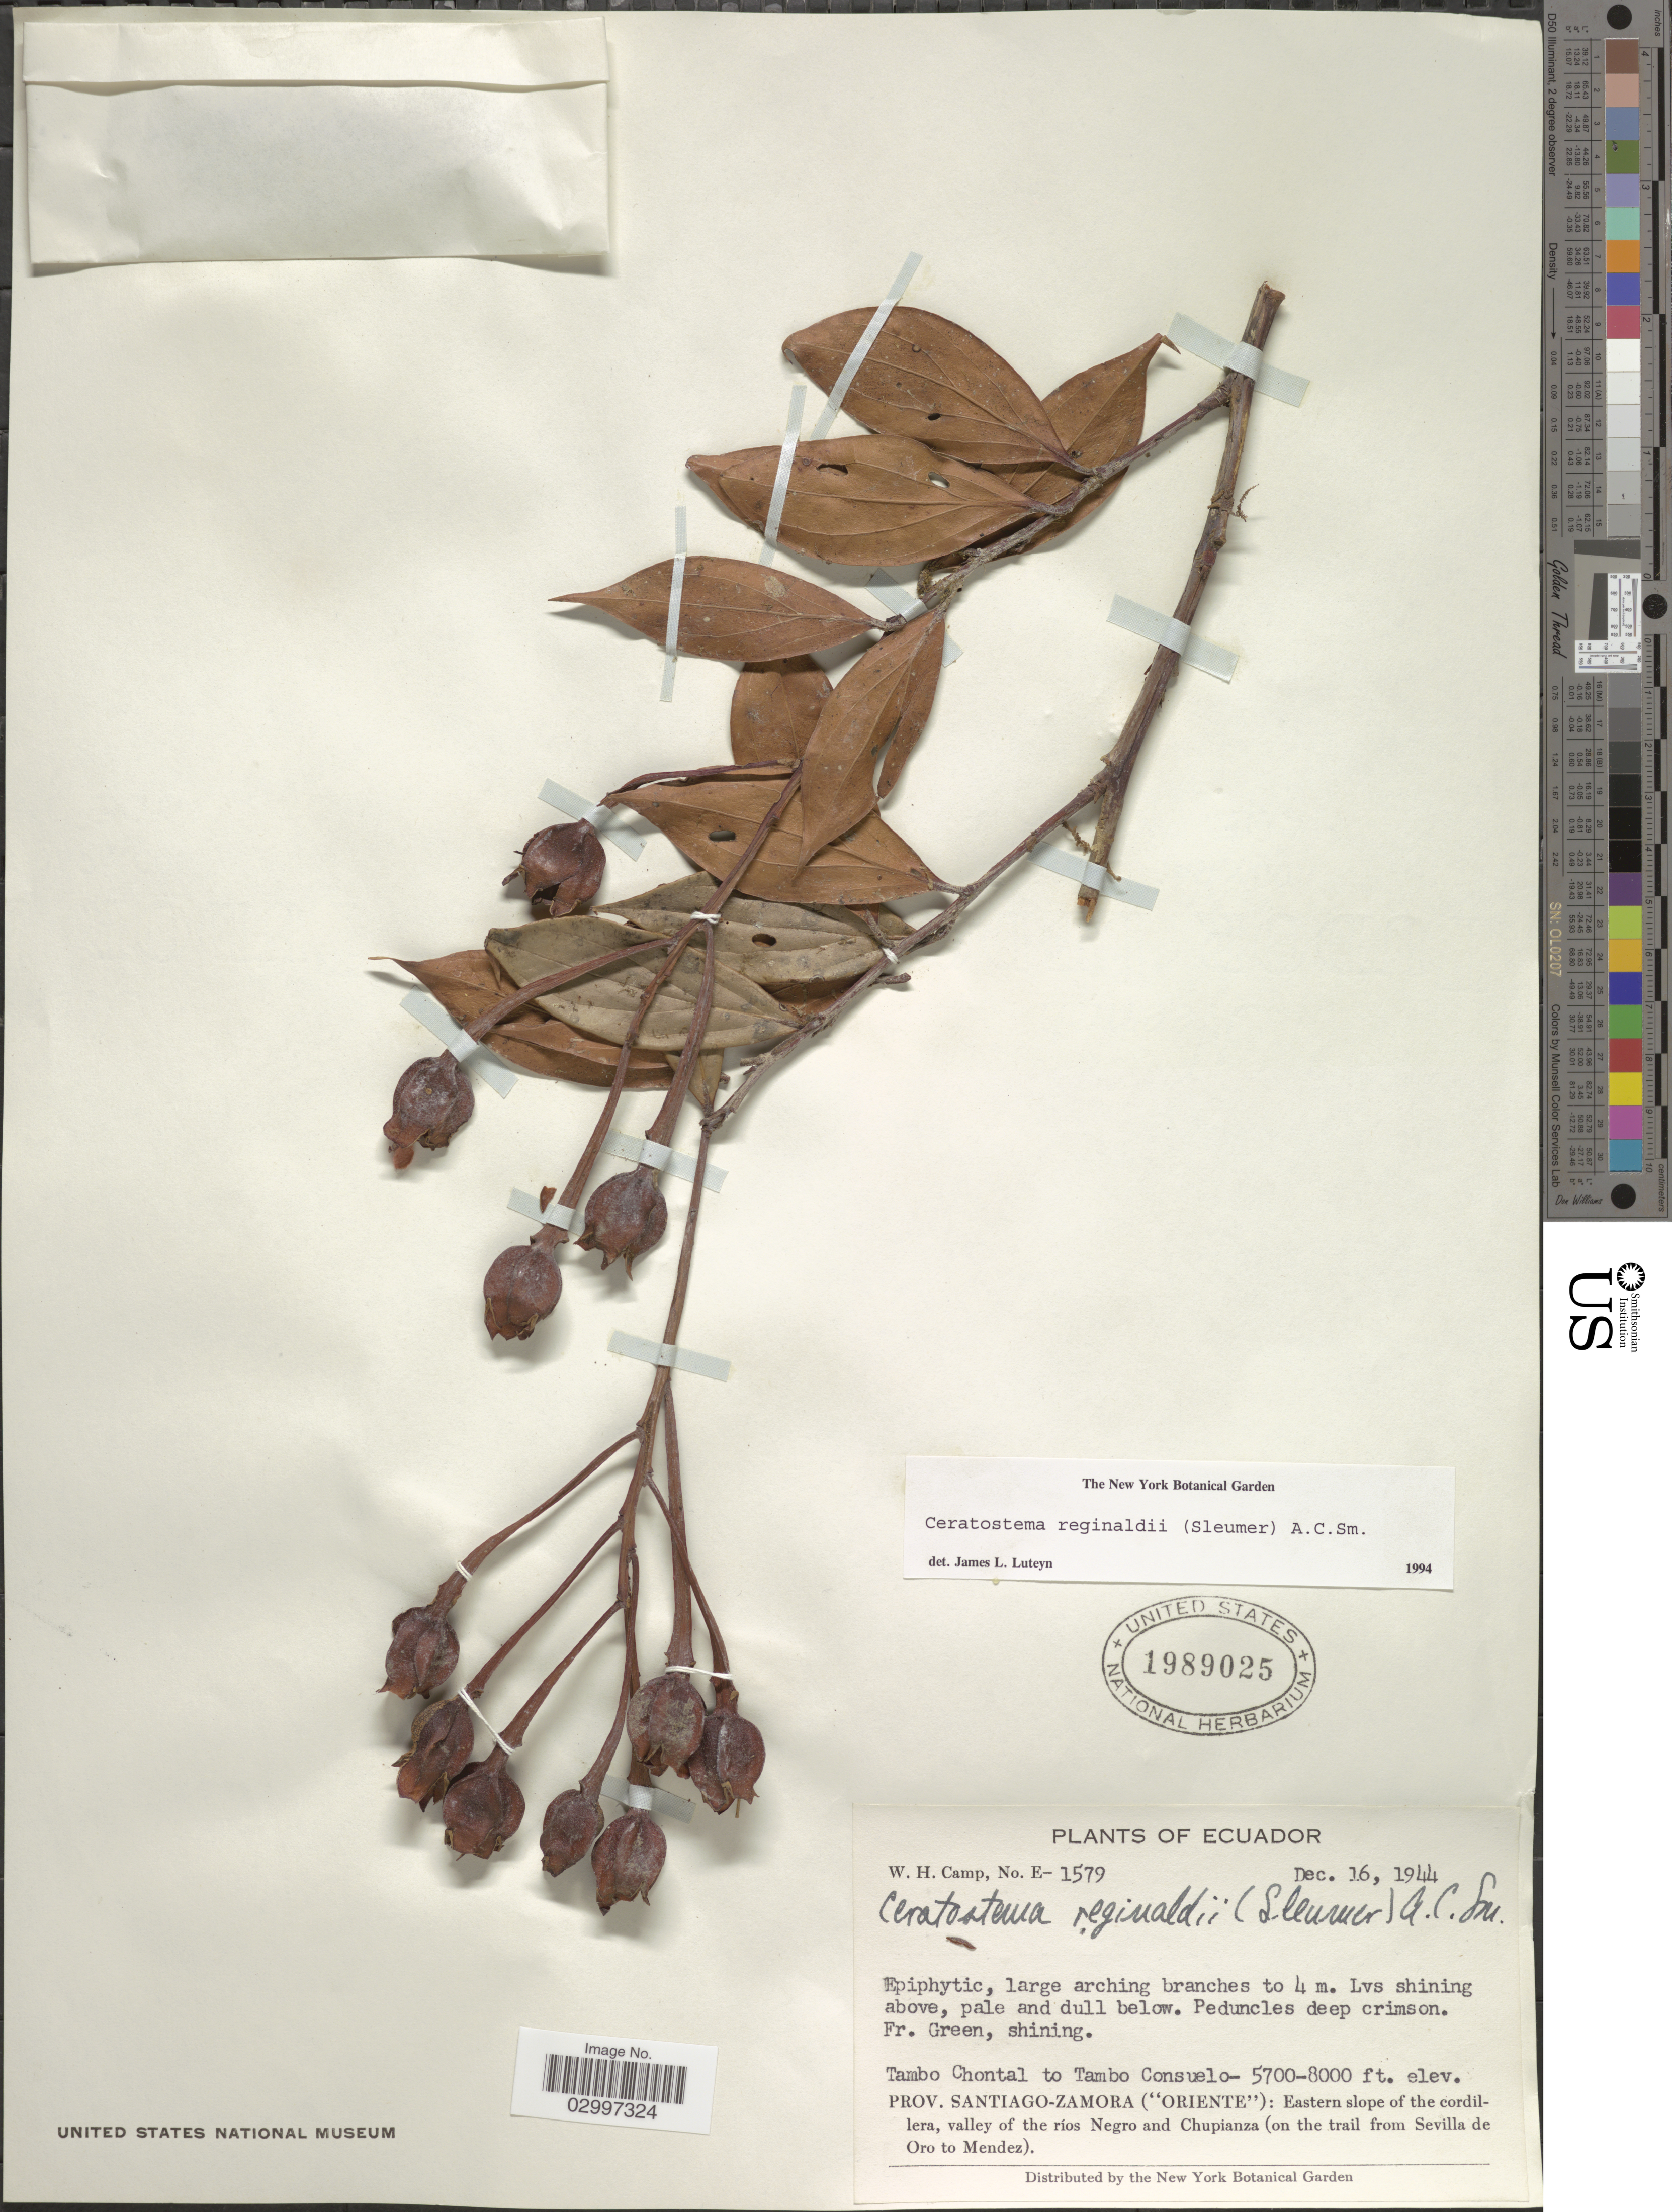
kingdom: Plantae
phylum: Tracheophyta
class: Magnoliopsida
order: Ericales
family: Ericaceae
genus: Ceratostema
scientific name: Ceratostema reginaldii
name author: (Sleumer) A.C. Sm.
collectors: W. H. Camp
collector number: E-1579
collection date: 1944-12-16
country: Ecuador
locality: Tambo Chontal to Tambo Consuelo, Prov. Santiago-Zamora ("Oriente"): Eastern slope of the cordillera, valley of the ríos Negro and Chupianza (on trail from Sevilla de Oro to Mendez).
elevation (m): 1737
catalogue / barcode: US 1989025